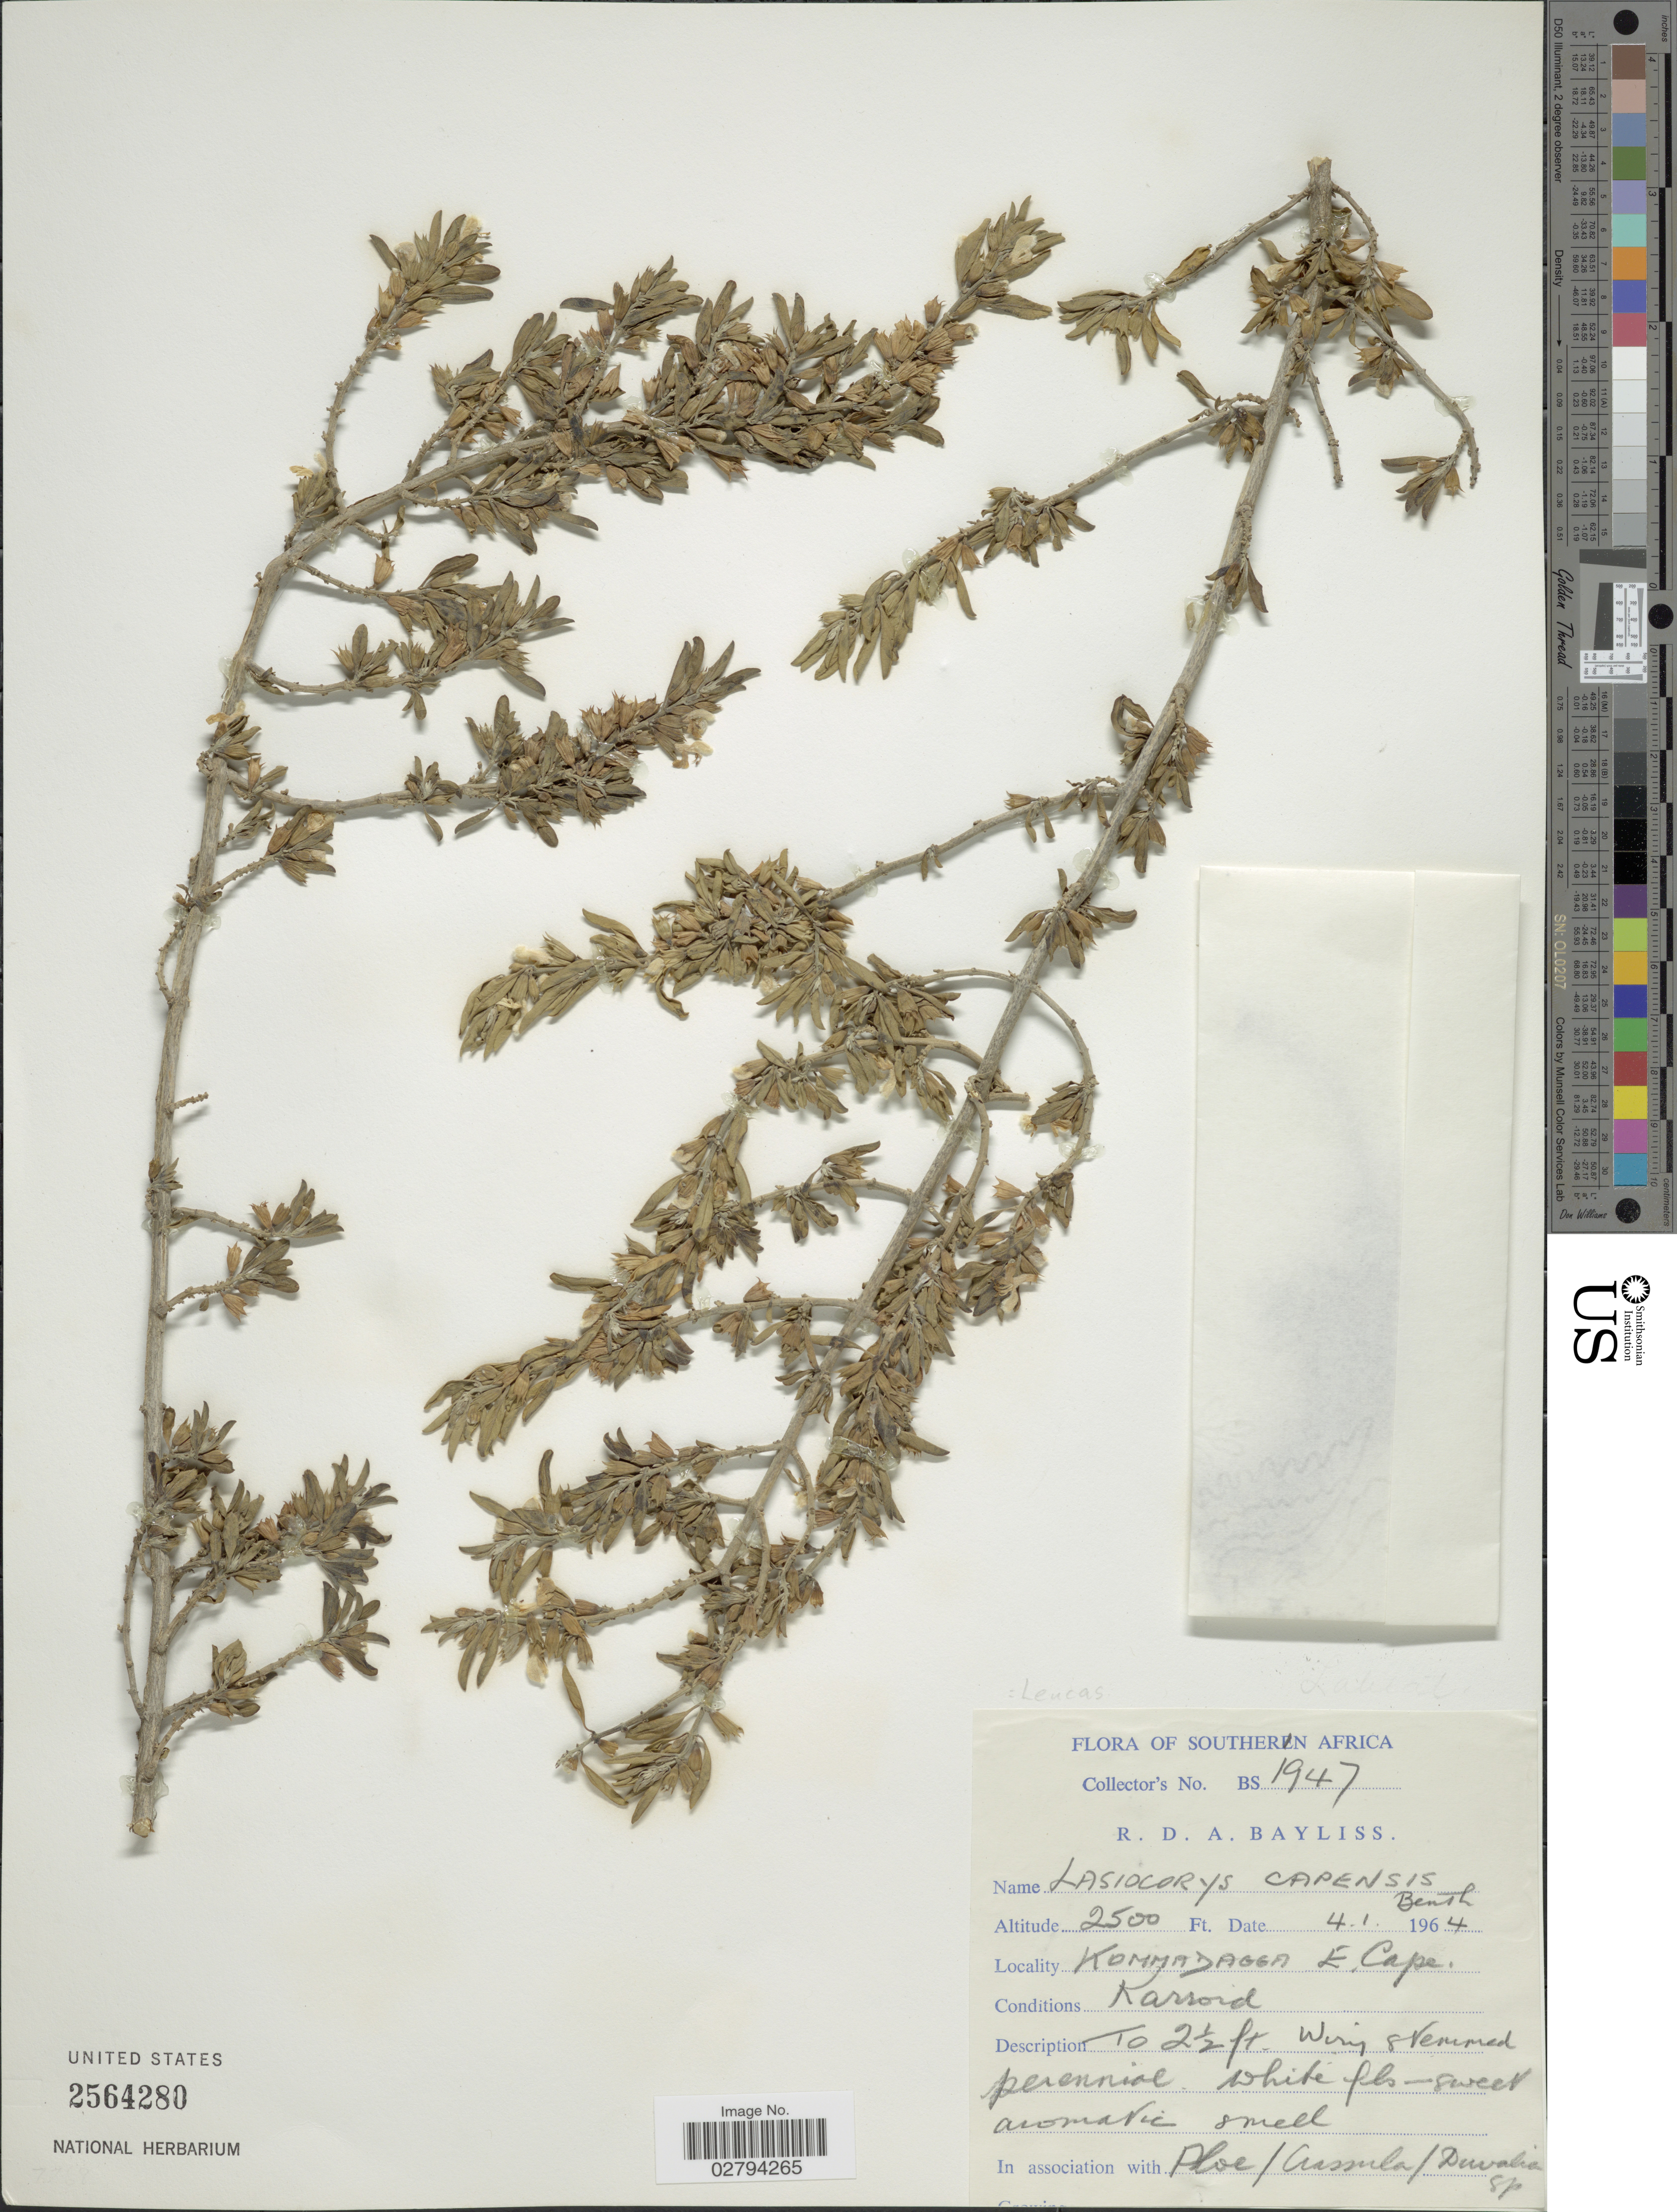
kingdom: Plantae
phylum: Tracheophyta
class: Magnoliopsida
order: Lamiales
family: Lamiaceae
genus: Leucas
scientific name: Leucas capensis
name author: (Benth.) Engl.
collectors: R. Bayliss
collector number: BS1947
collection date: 1964-01-04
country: South Africa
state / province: Eastern Cape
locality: Kommadagga E. Cape.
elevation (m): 762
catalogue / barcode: US 2564280